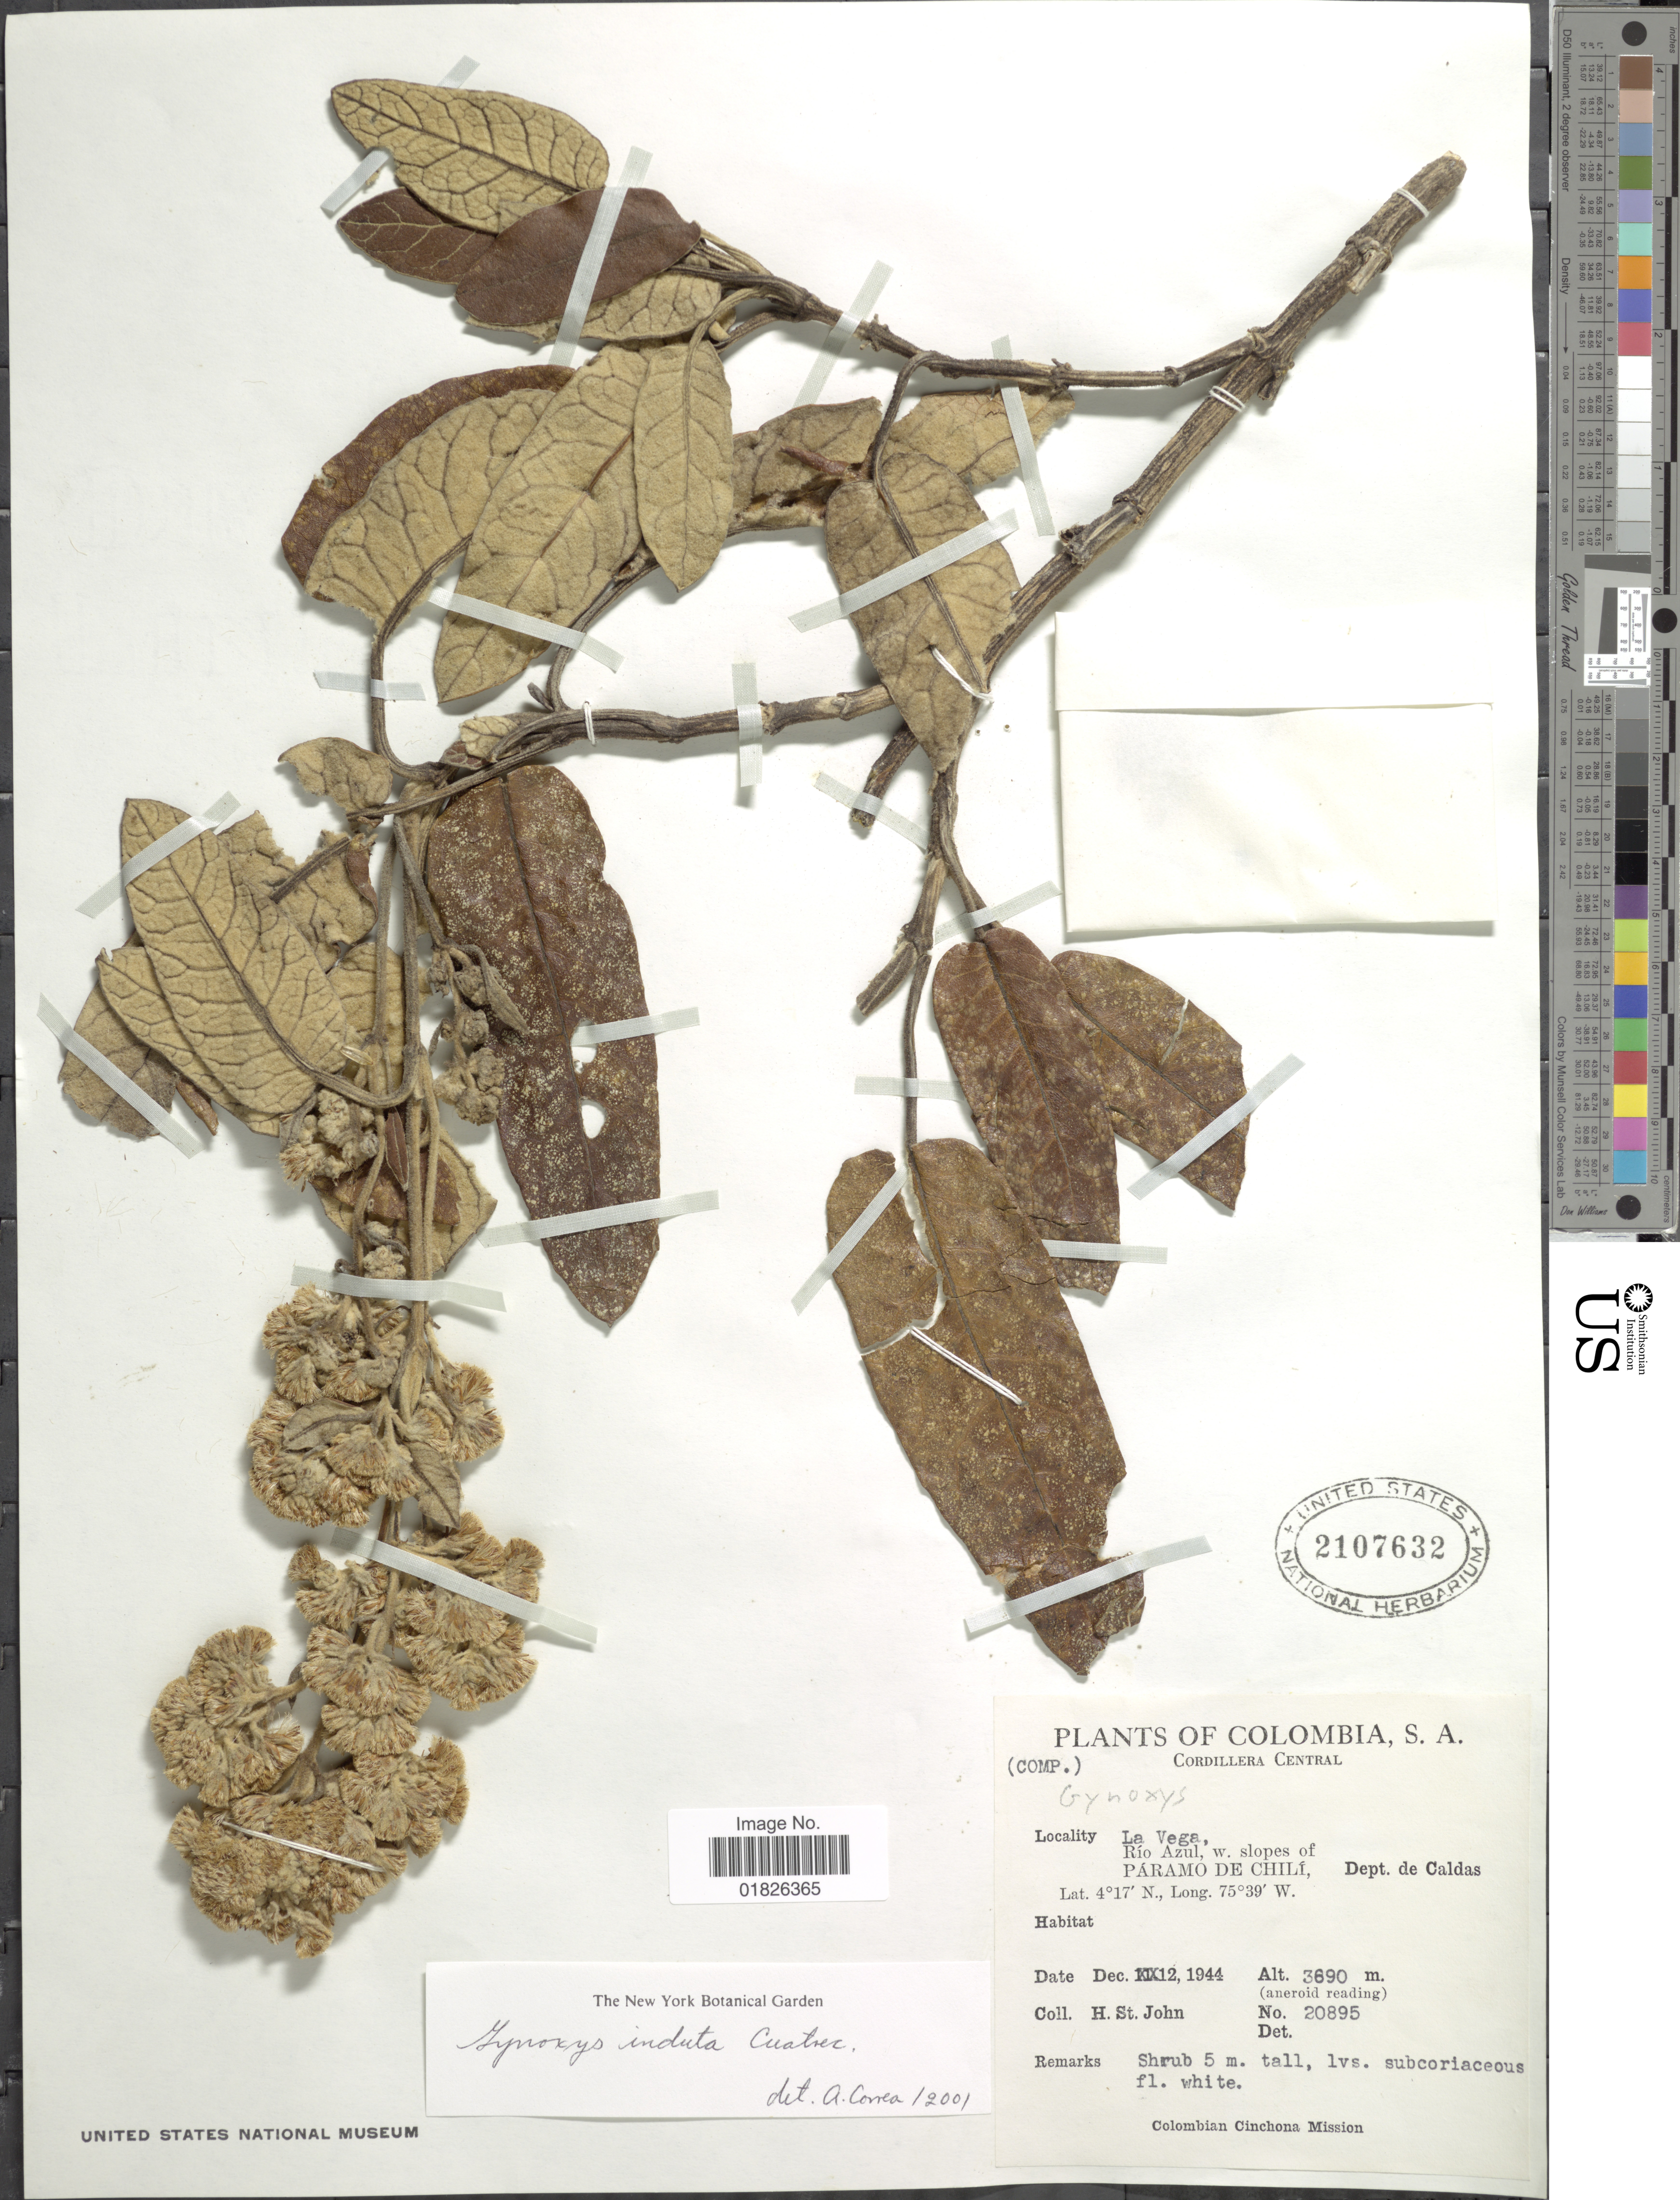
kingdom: Plantae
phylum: Tracheophyta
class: Magnoliopsida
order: Asterales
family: Asteraceae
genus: Gynoxys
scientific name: Gynoxys induta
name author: Cuatrec.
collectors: H. St. John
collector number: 20895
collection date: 1944-12-12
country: Colombia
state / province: Caldas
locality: S.A., Cordillera Central, La Vega, Rio Azul, w. slopes of Paramo de Chili.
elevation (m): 3690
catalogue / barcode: US 2107632